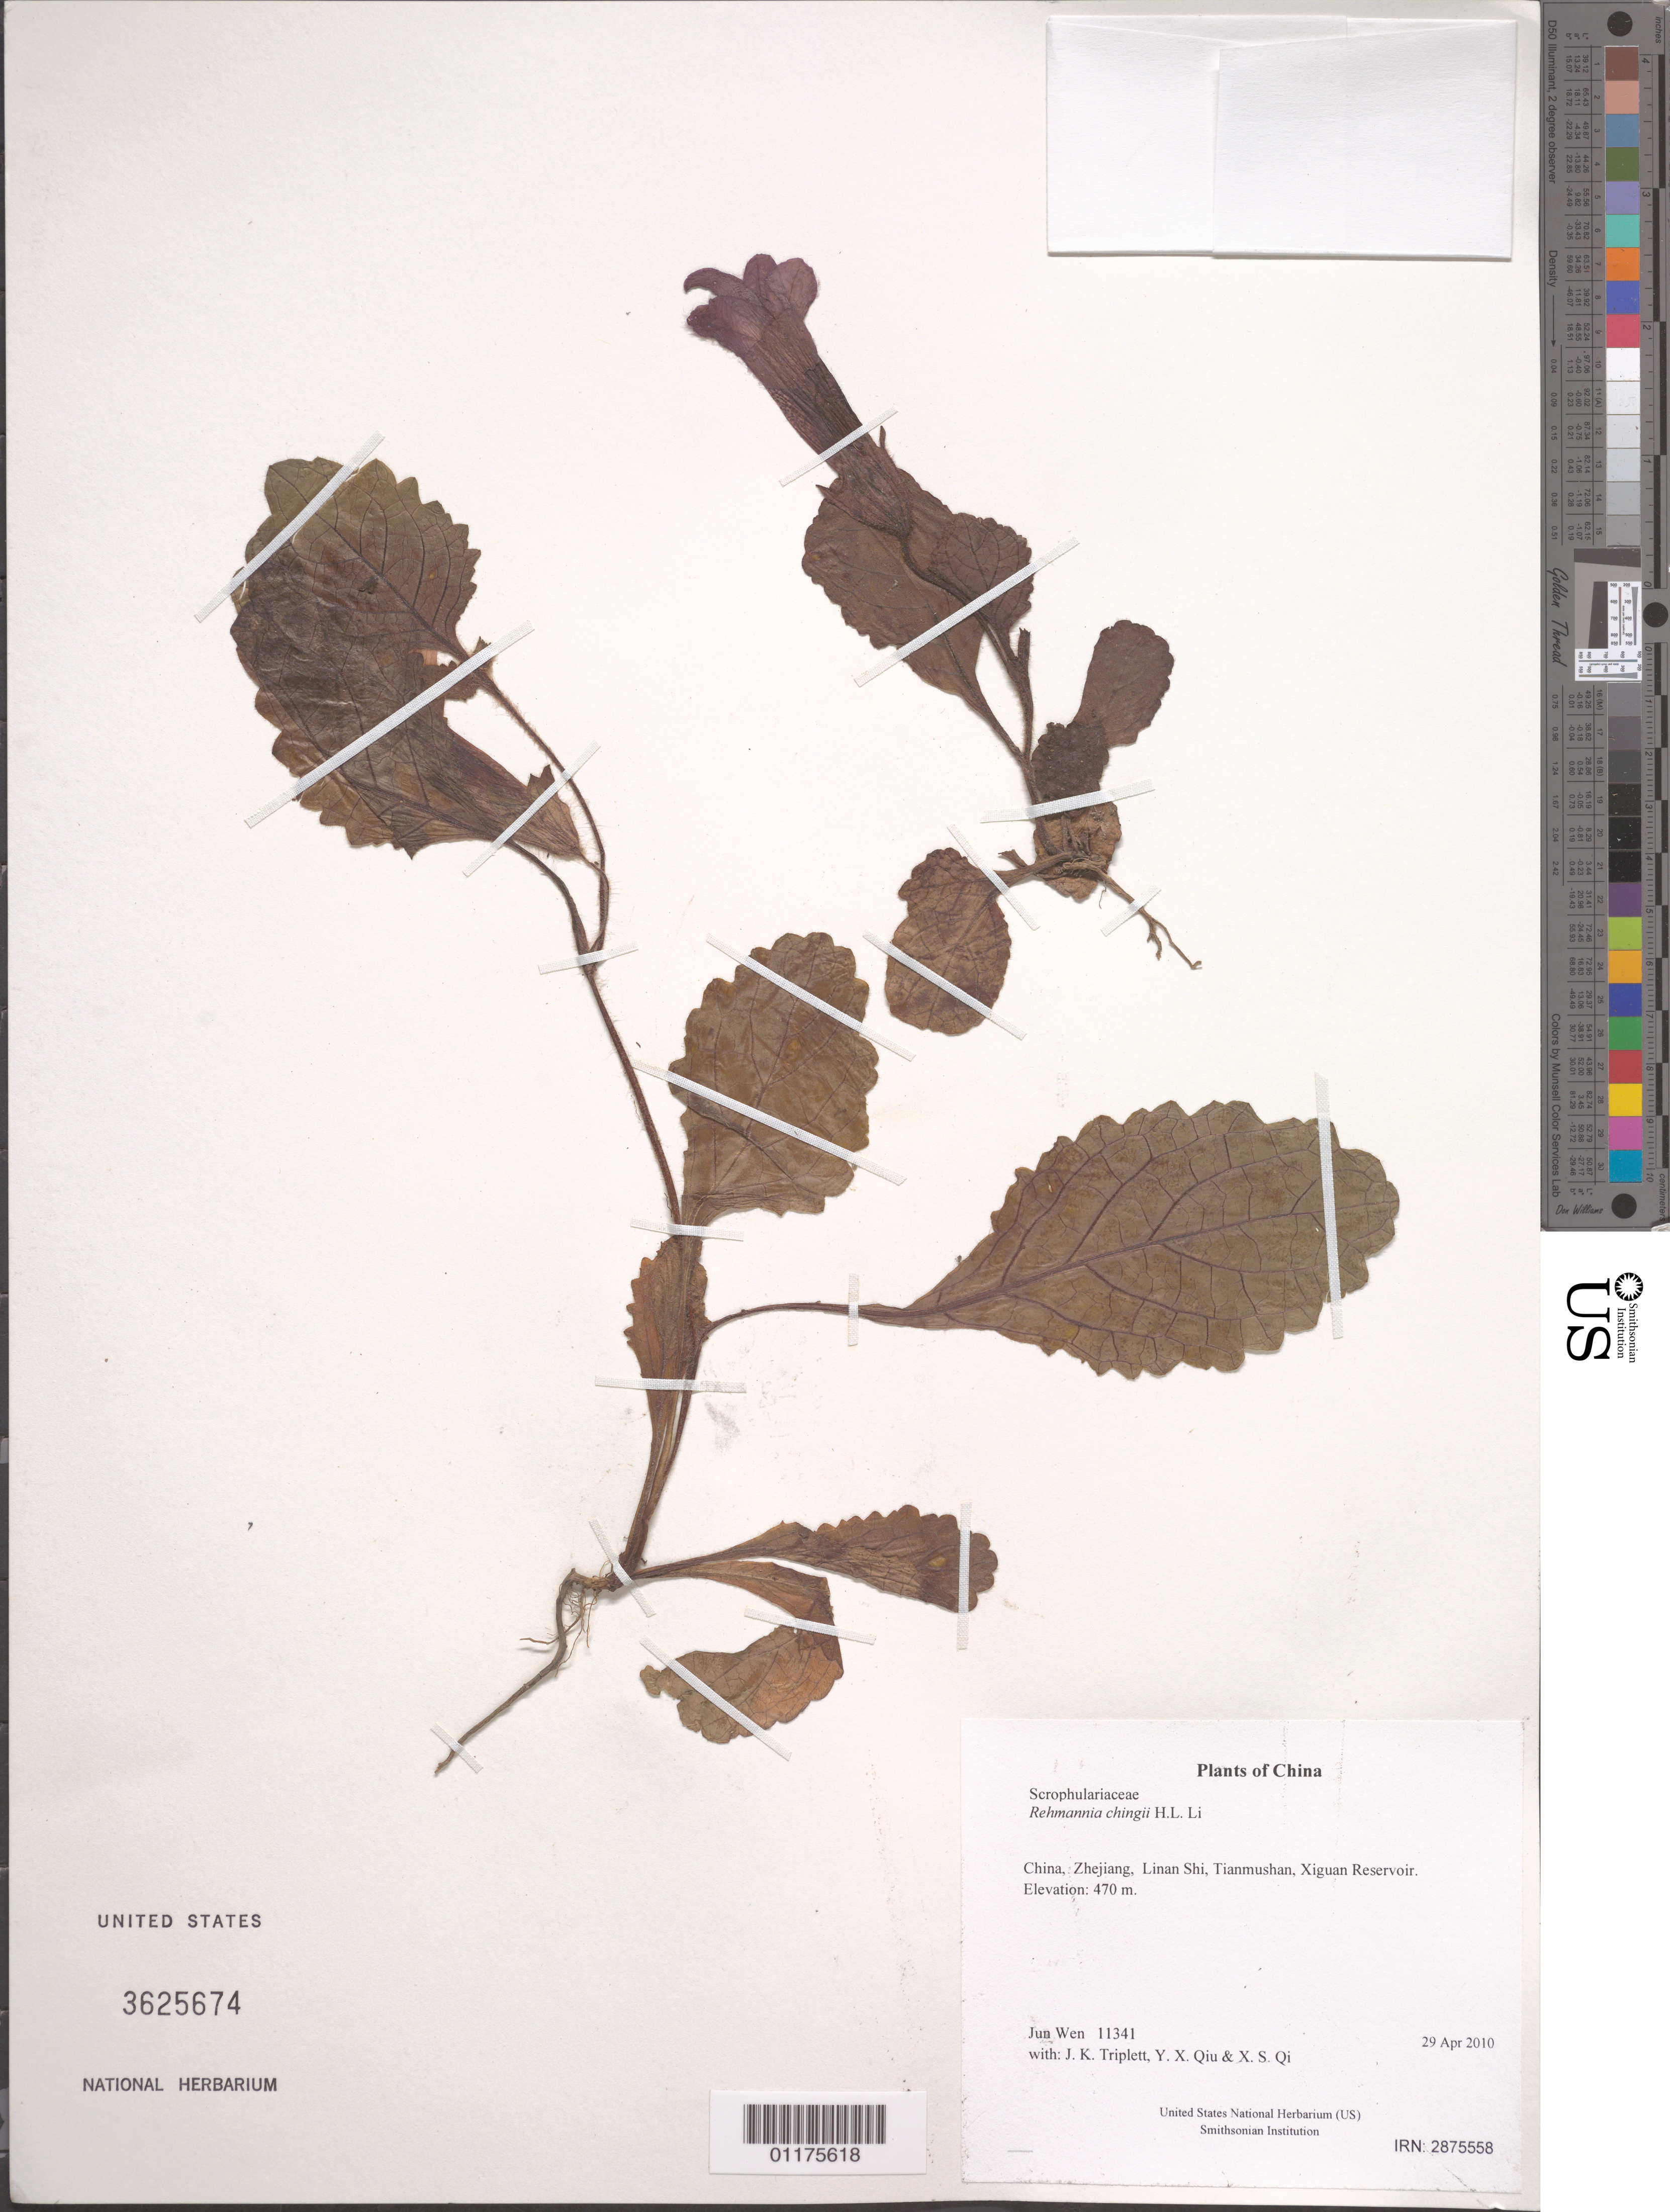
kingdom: Plantae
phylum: Tracheophyta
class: Magnoliopsida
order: Lamiales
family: Rehmanniaceae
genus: Rehmannia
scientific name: Rehmannia chingii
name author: H.L. Li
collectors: J. Wen, J. K. Triplett, Y. X. Qiu & X. S. Qi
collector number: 11341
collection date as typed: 29 Apr 2010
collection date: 2010-04-29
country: China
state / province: Zhejiang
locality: Linan Shi, Tianmushan, Xiguan Reservoir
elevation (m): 470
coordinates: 30 20.754 N, 119 27.127 E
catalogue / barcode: US 3625674